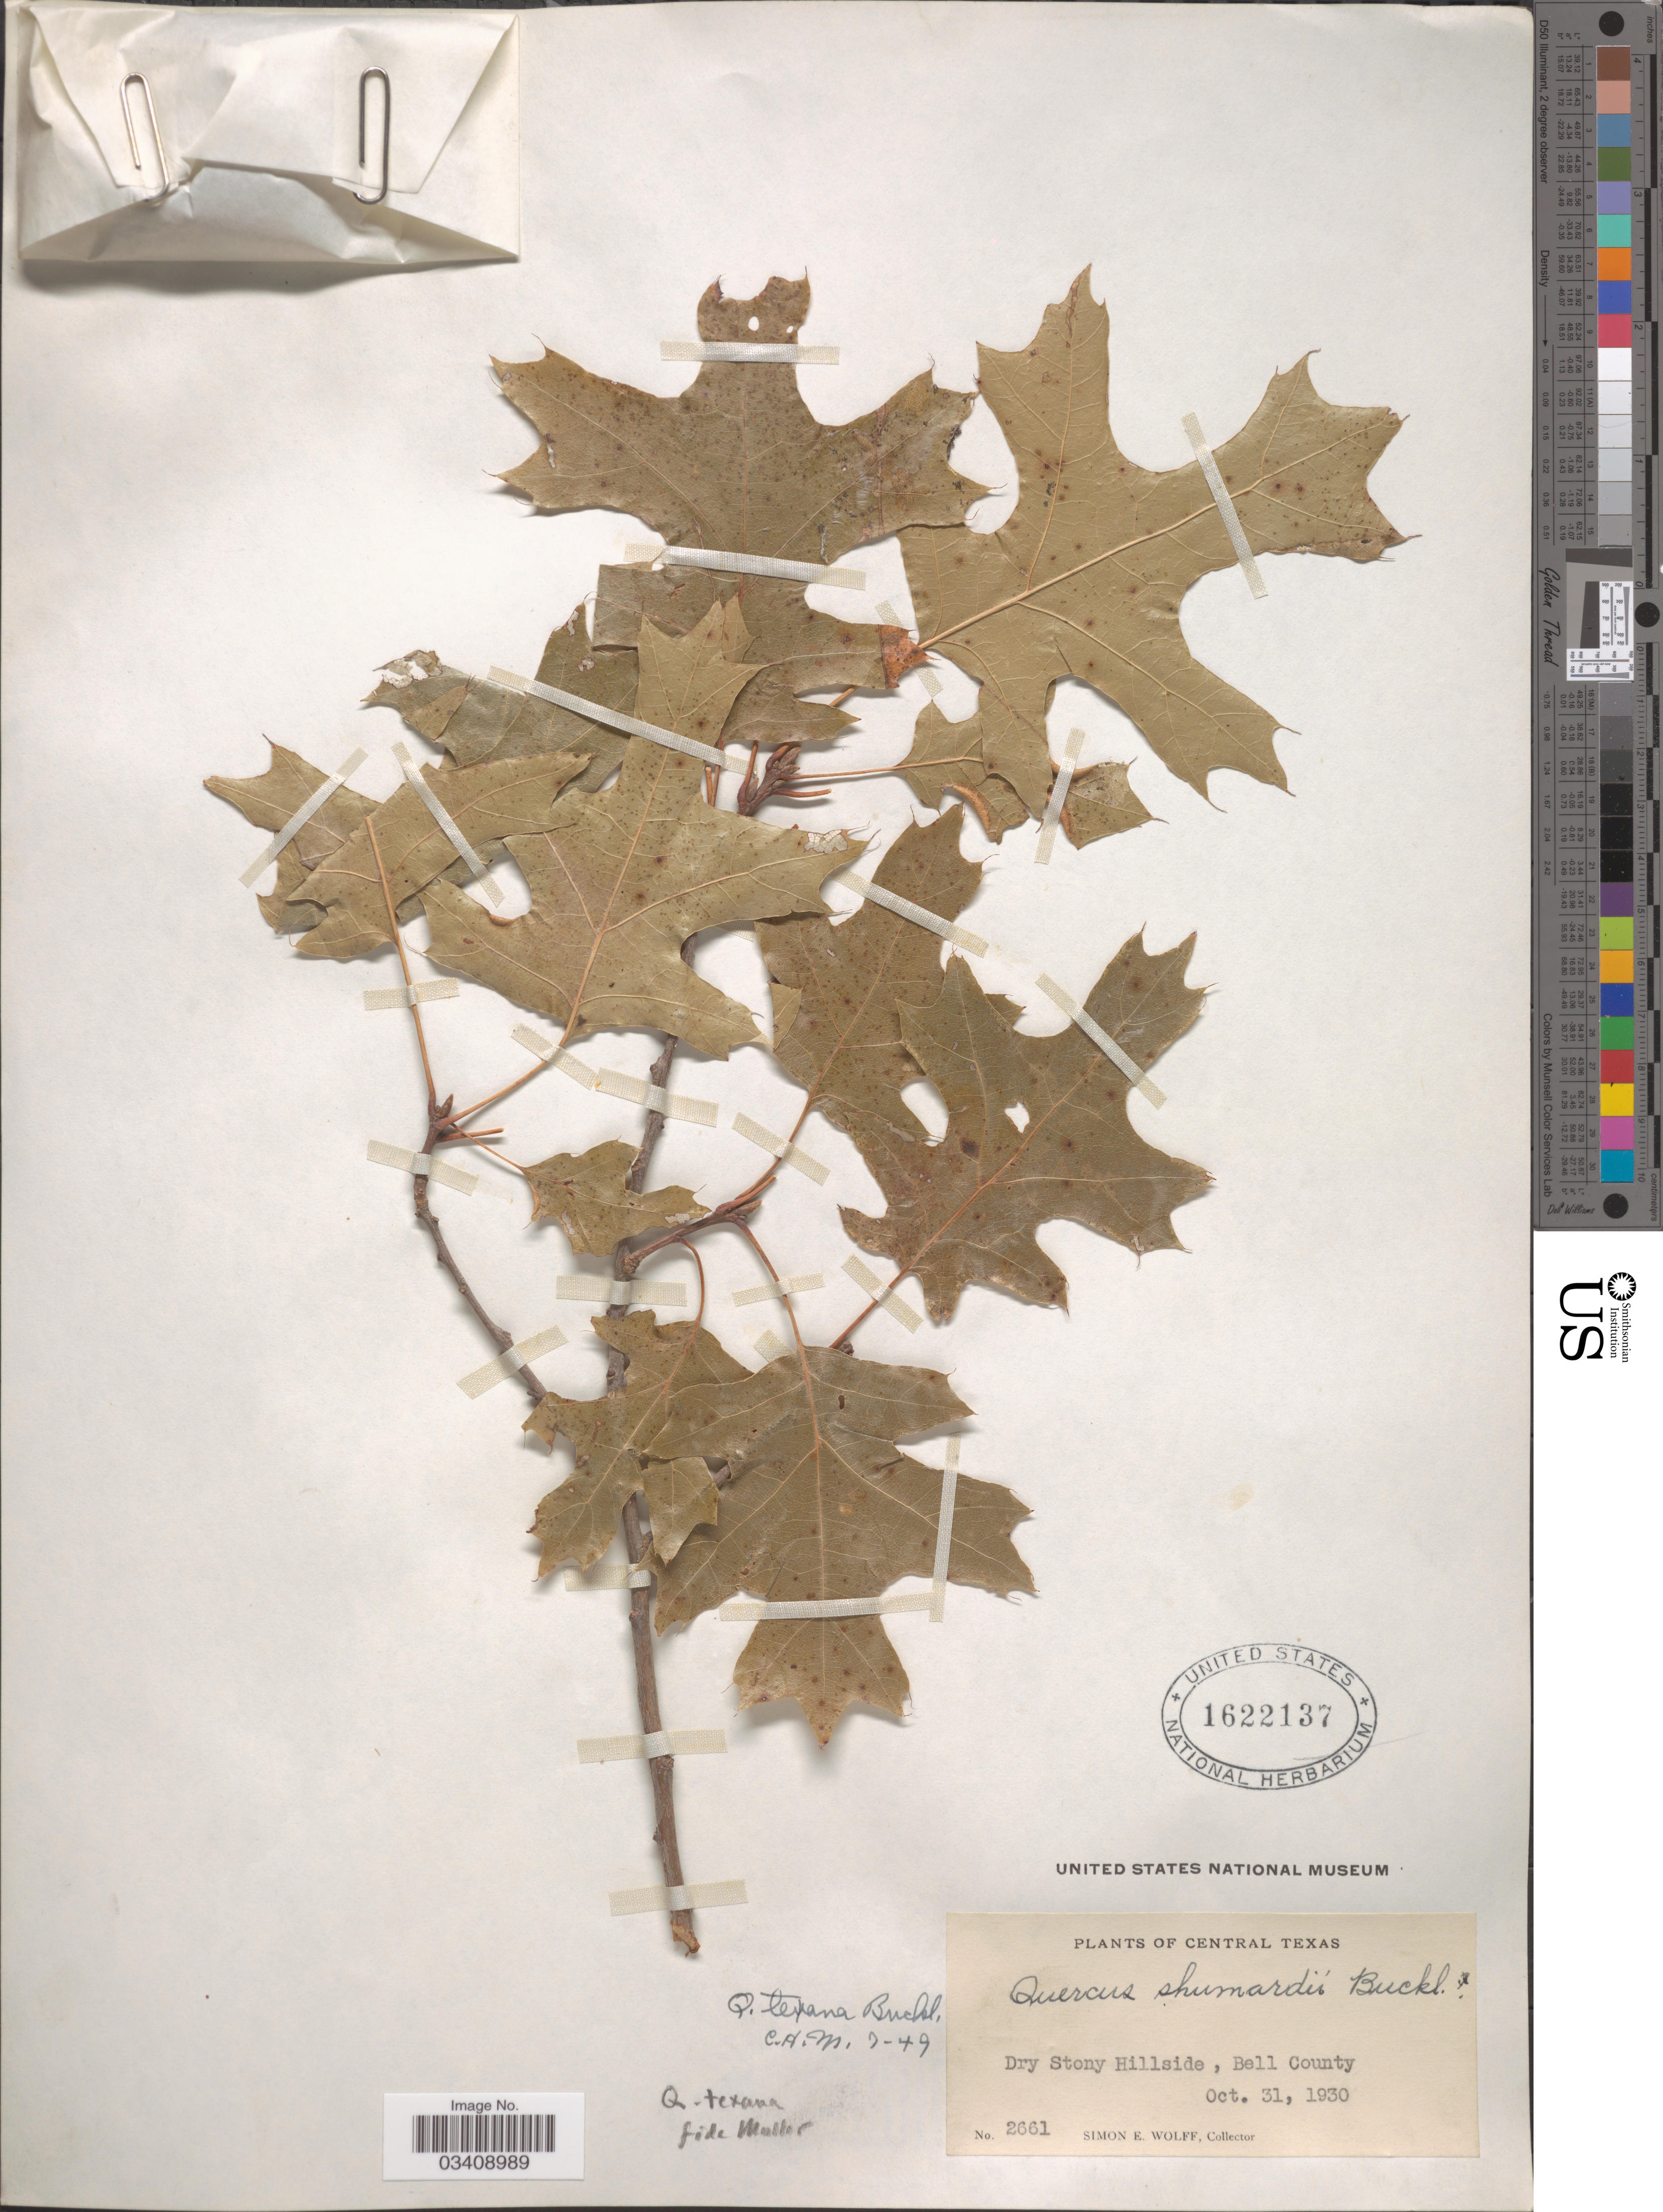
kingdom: Plantae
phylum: Tracheophyta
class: Magnoliopsida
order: Fagales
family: Fagaceae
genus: Quercus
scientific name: Quercus texana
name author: Buckley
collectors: S. E. Wolff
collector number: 2661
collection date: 1930-10-31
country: United States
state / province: Texas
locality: Central Texas. Dry Stony Hillside, Bell County.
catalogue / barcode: US 1622137